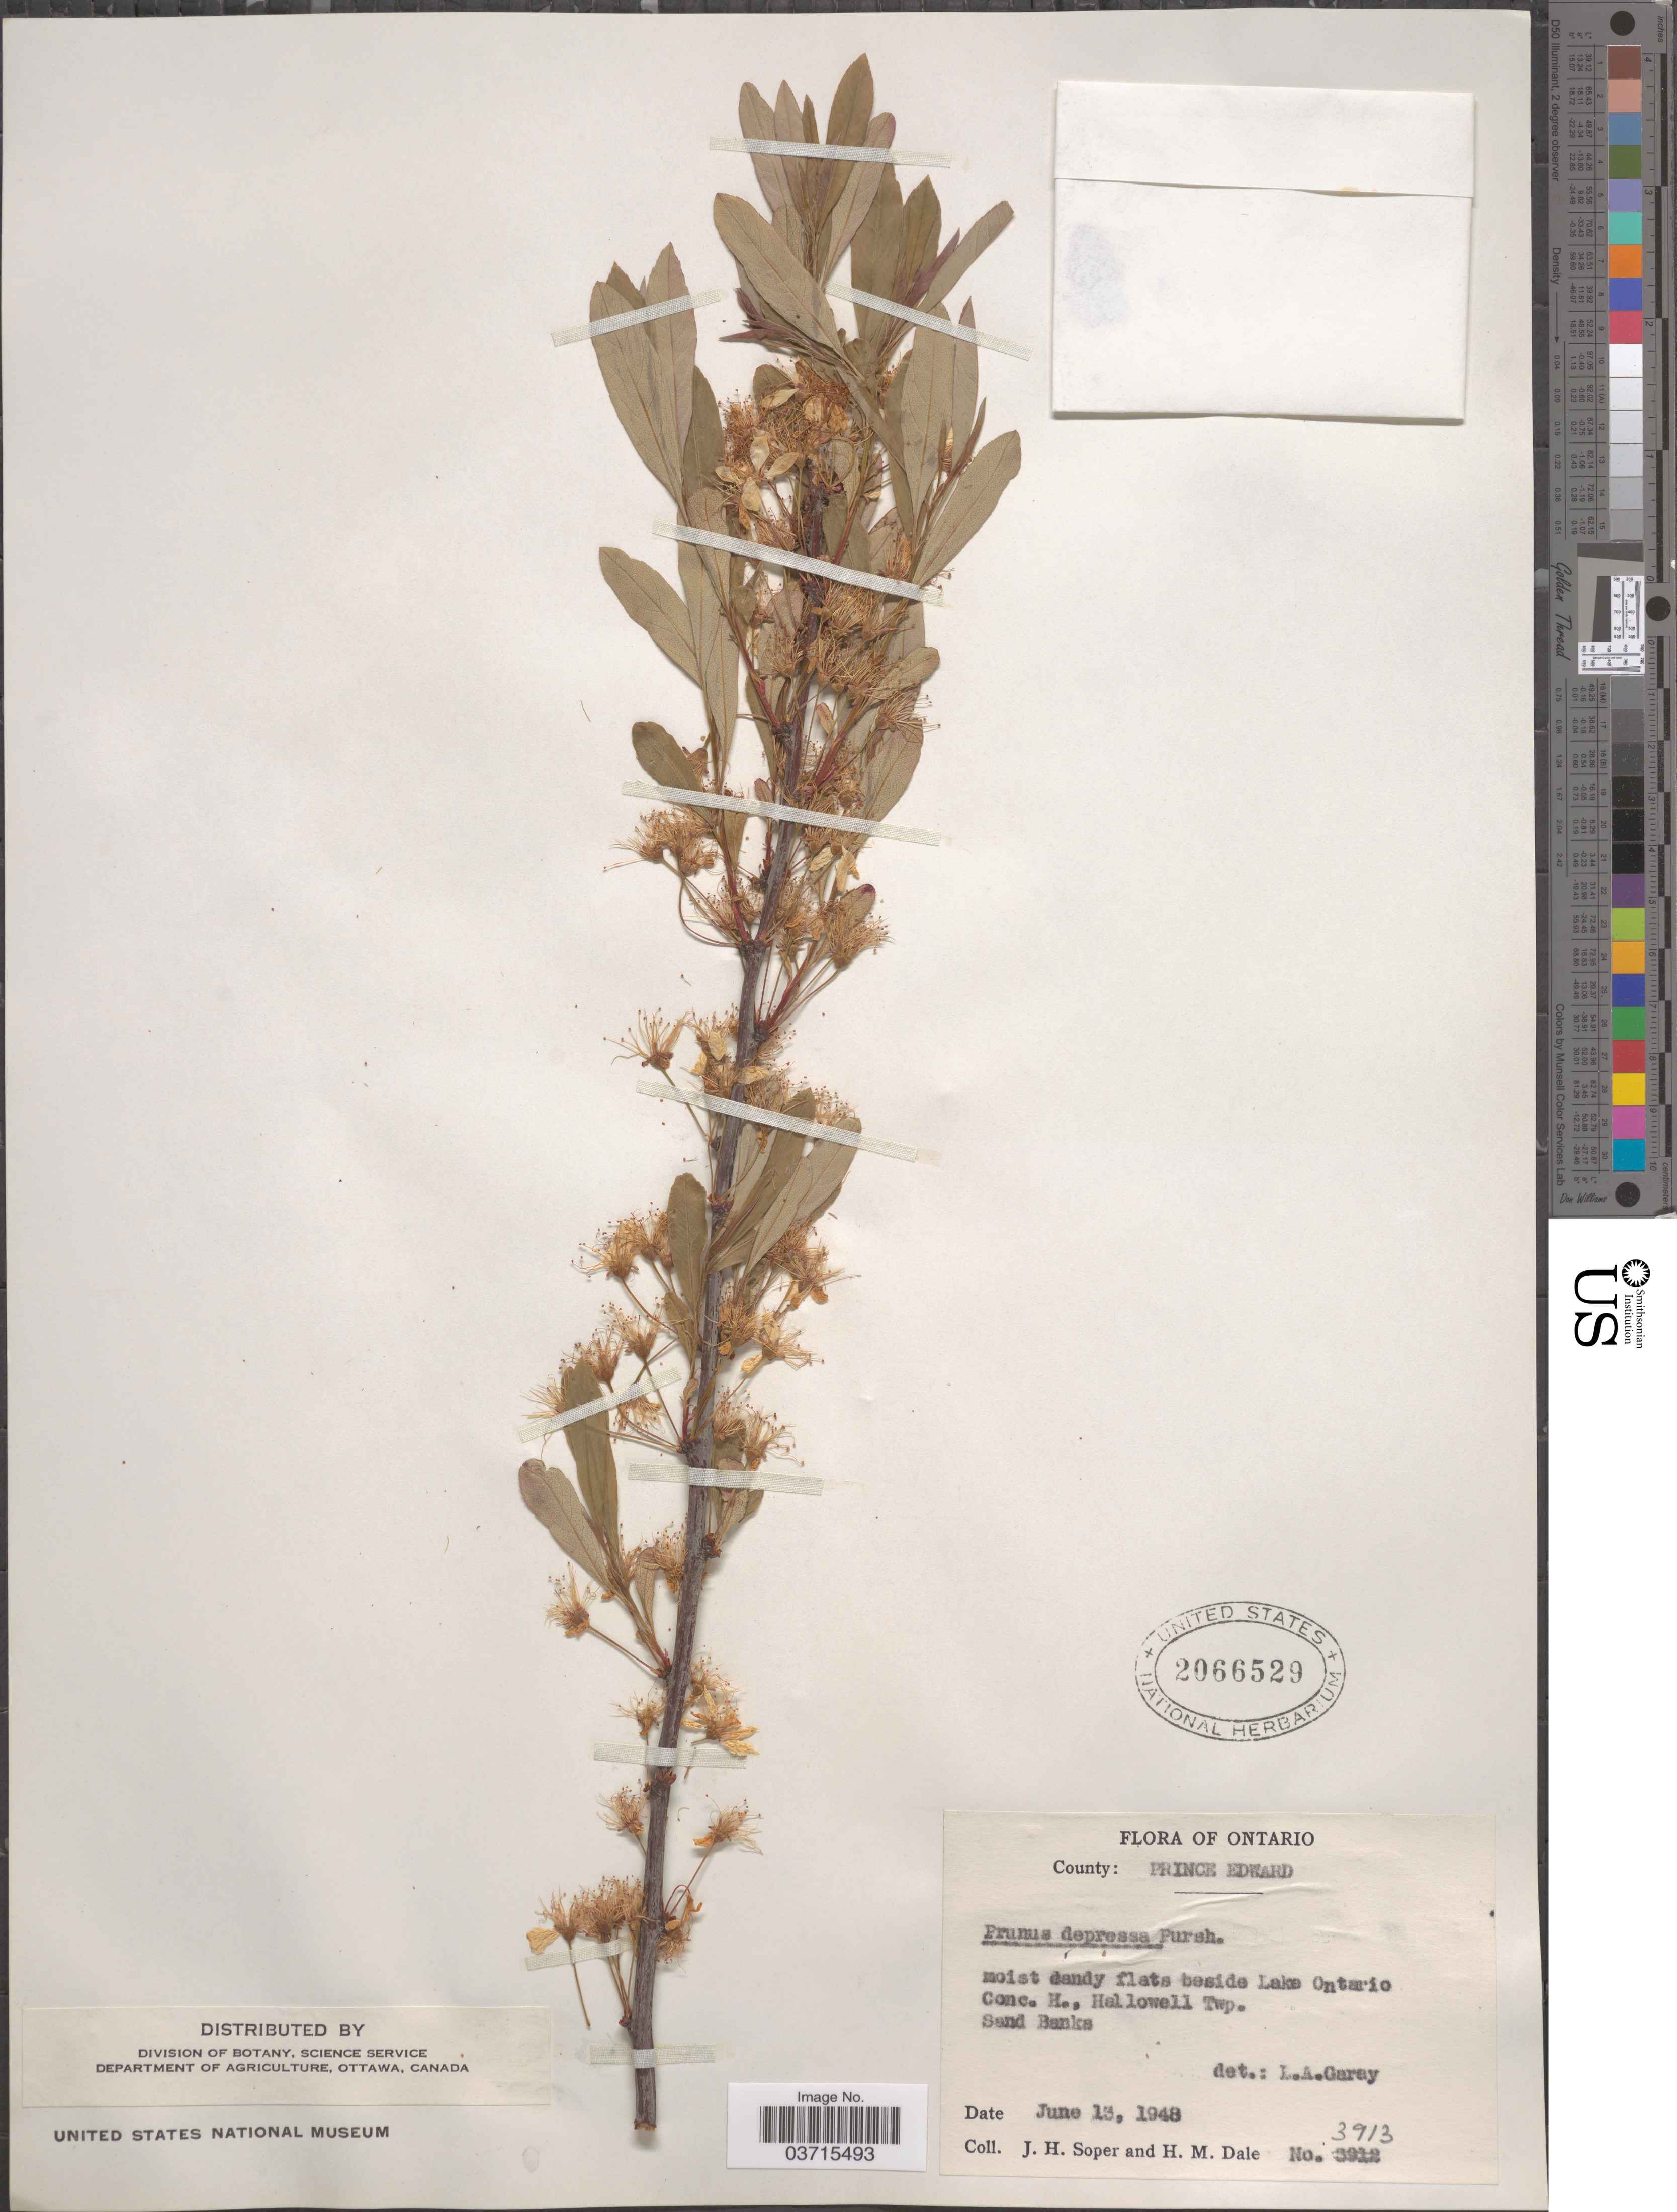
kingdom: Plantae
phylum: Tracheophyta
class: Magnoliopsida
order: Rosales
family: Rosaceae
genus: Prunus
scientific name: Prunus depressa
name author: Pursh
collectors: J. H. Soper & H. M. Dale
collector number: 3913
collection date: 1948-06-13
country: Canada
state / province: Ontario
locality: County: Prince Edward. Moist sandy flats beside Lake Ontario Conc. H., Hallowell Twp.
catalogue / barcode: US 2066529